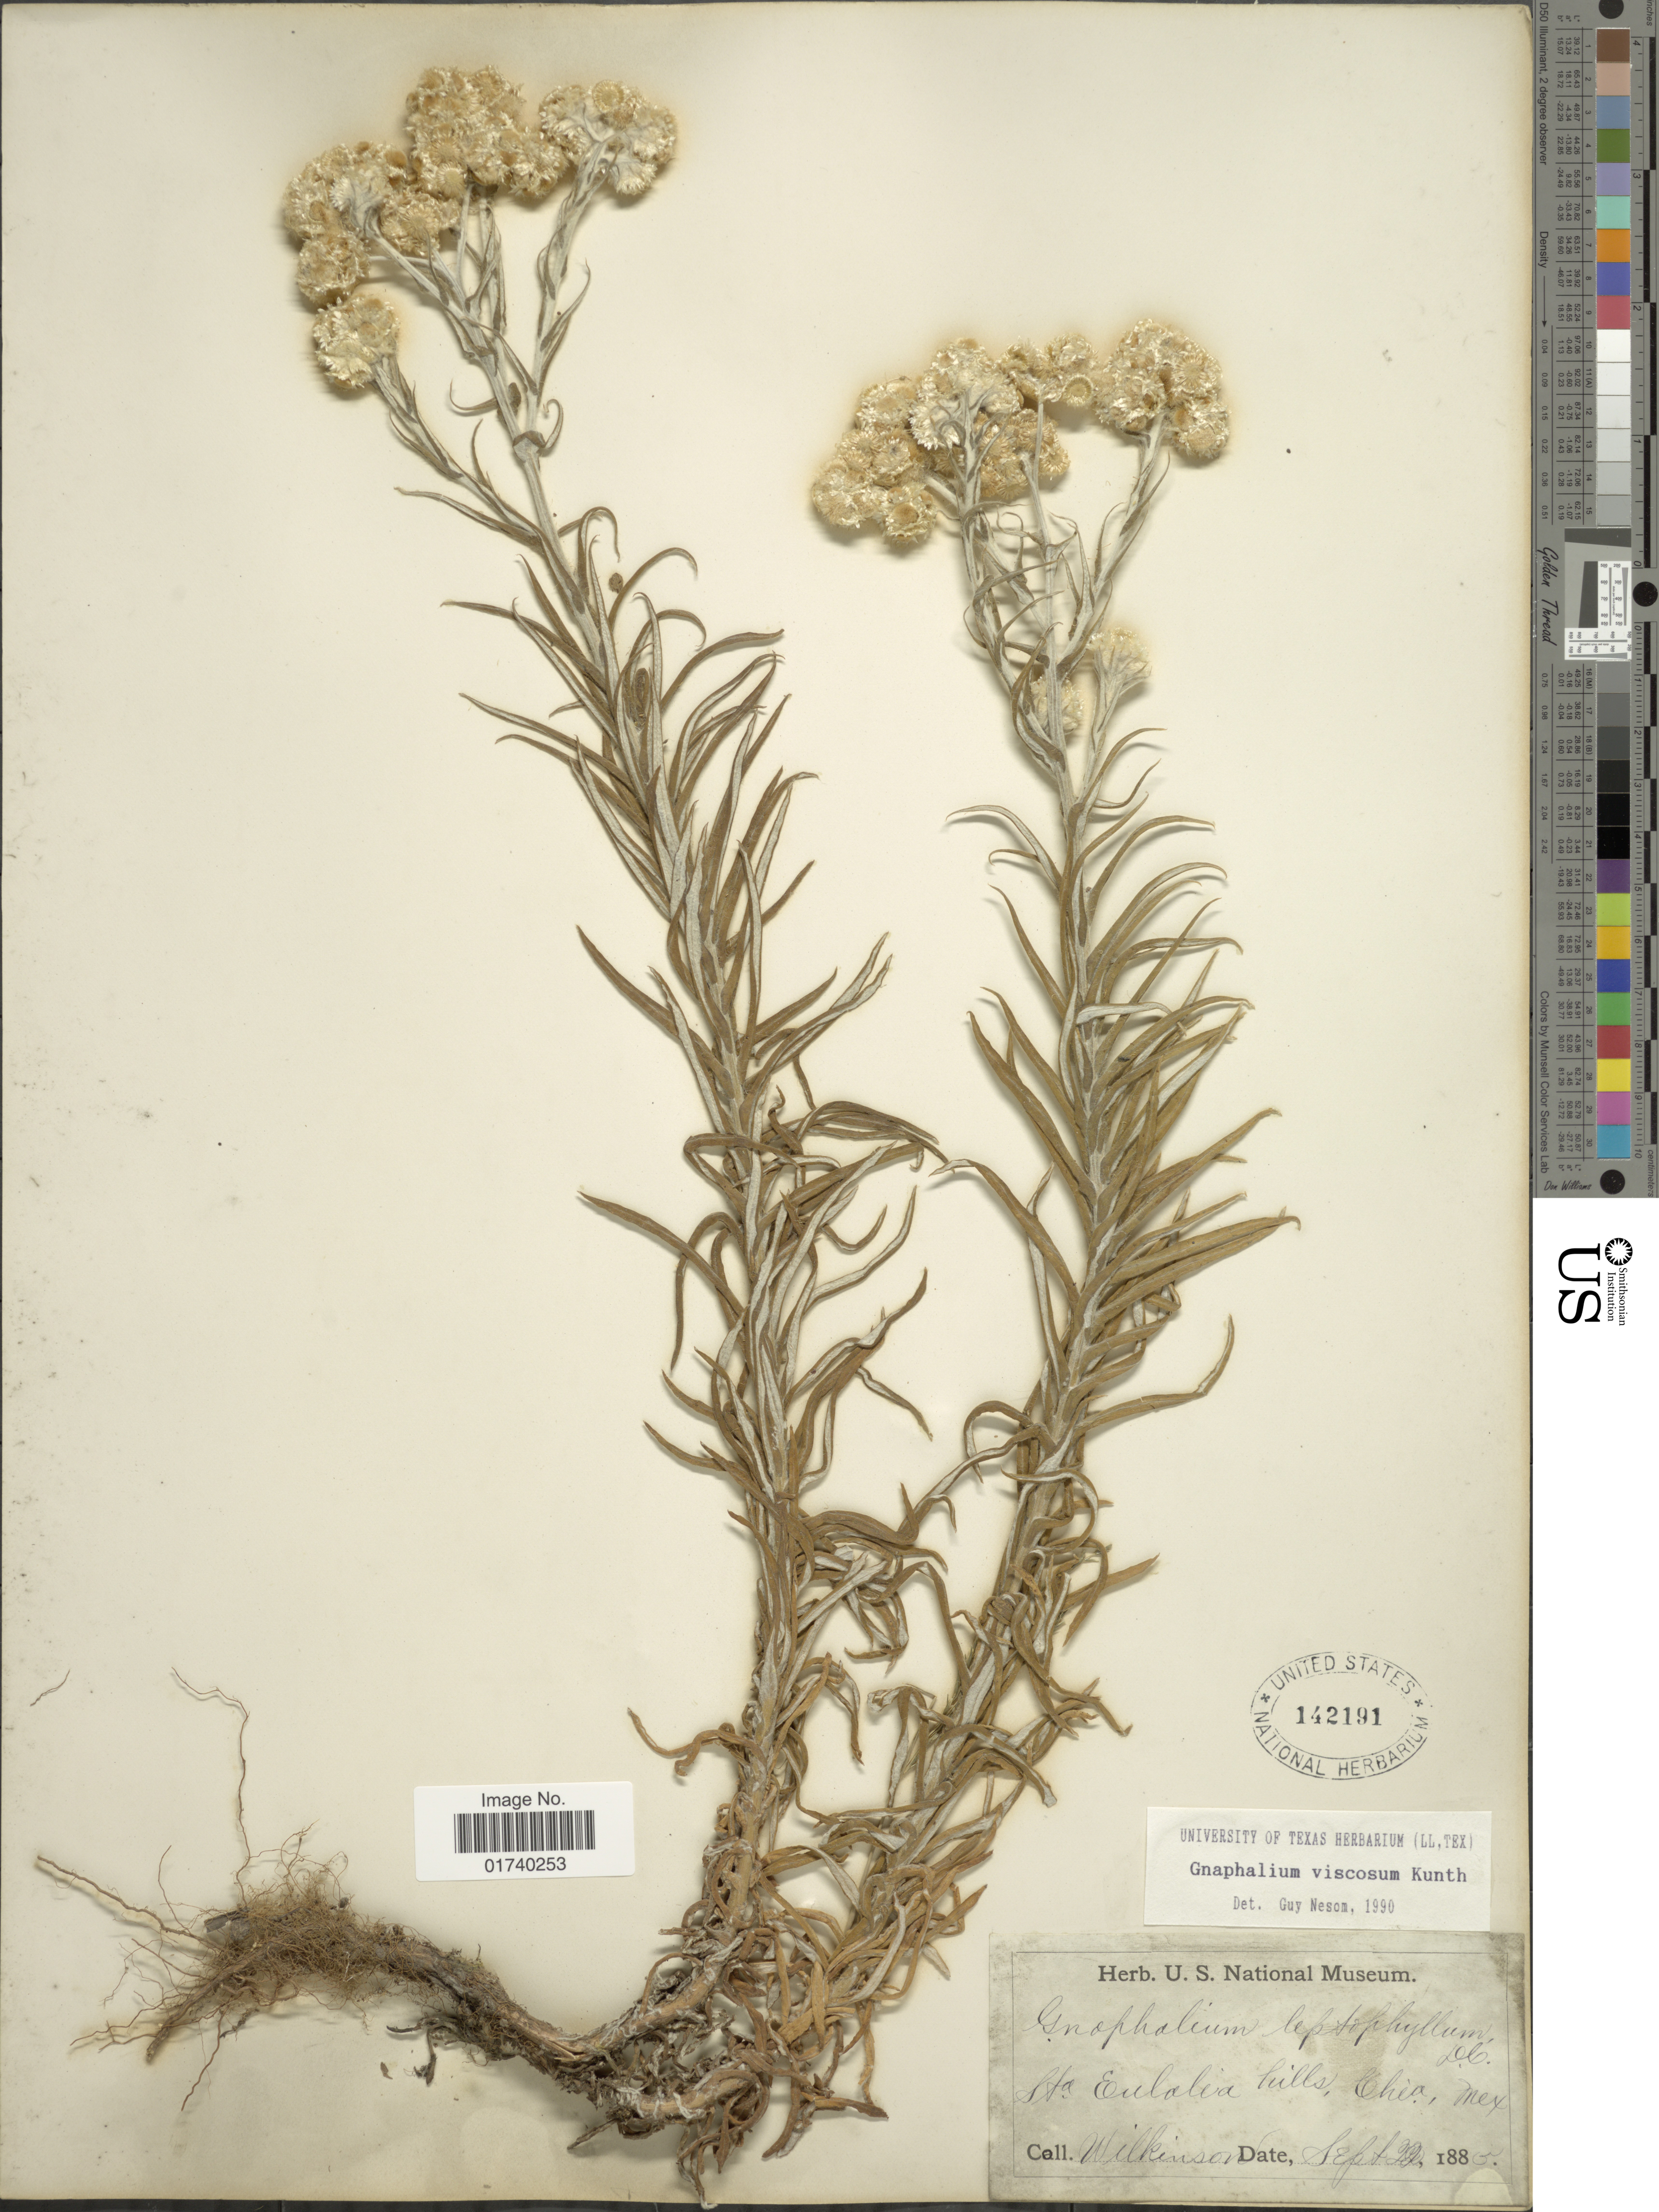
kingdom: Plantae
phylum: Tracheophyta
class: Magnoliopsida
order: Asterales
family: Asteraceae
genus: Pseudognaphalium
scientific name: Pseudognaphalium viscosum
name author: (Kunth) Anderb.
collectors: Wilkenson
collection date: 1885-09-22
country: Mexico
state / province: México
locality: Sta Eulalia hills, Chia.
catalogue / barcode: US 142191